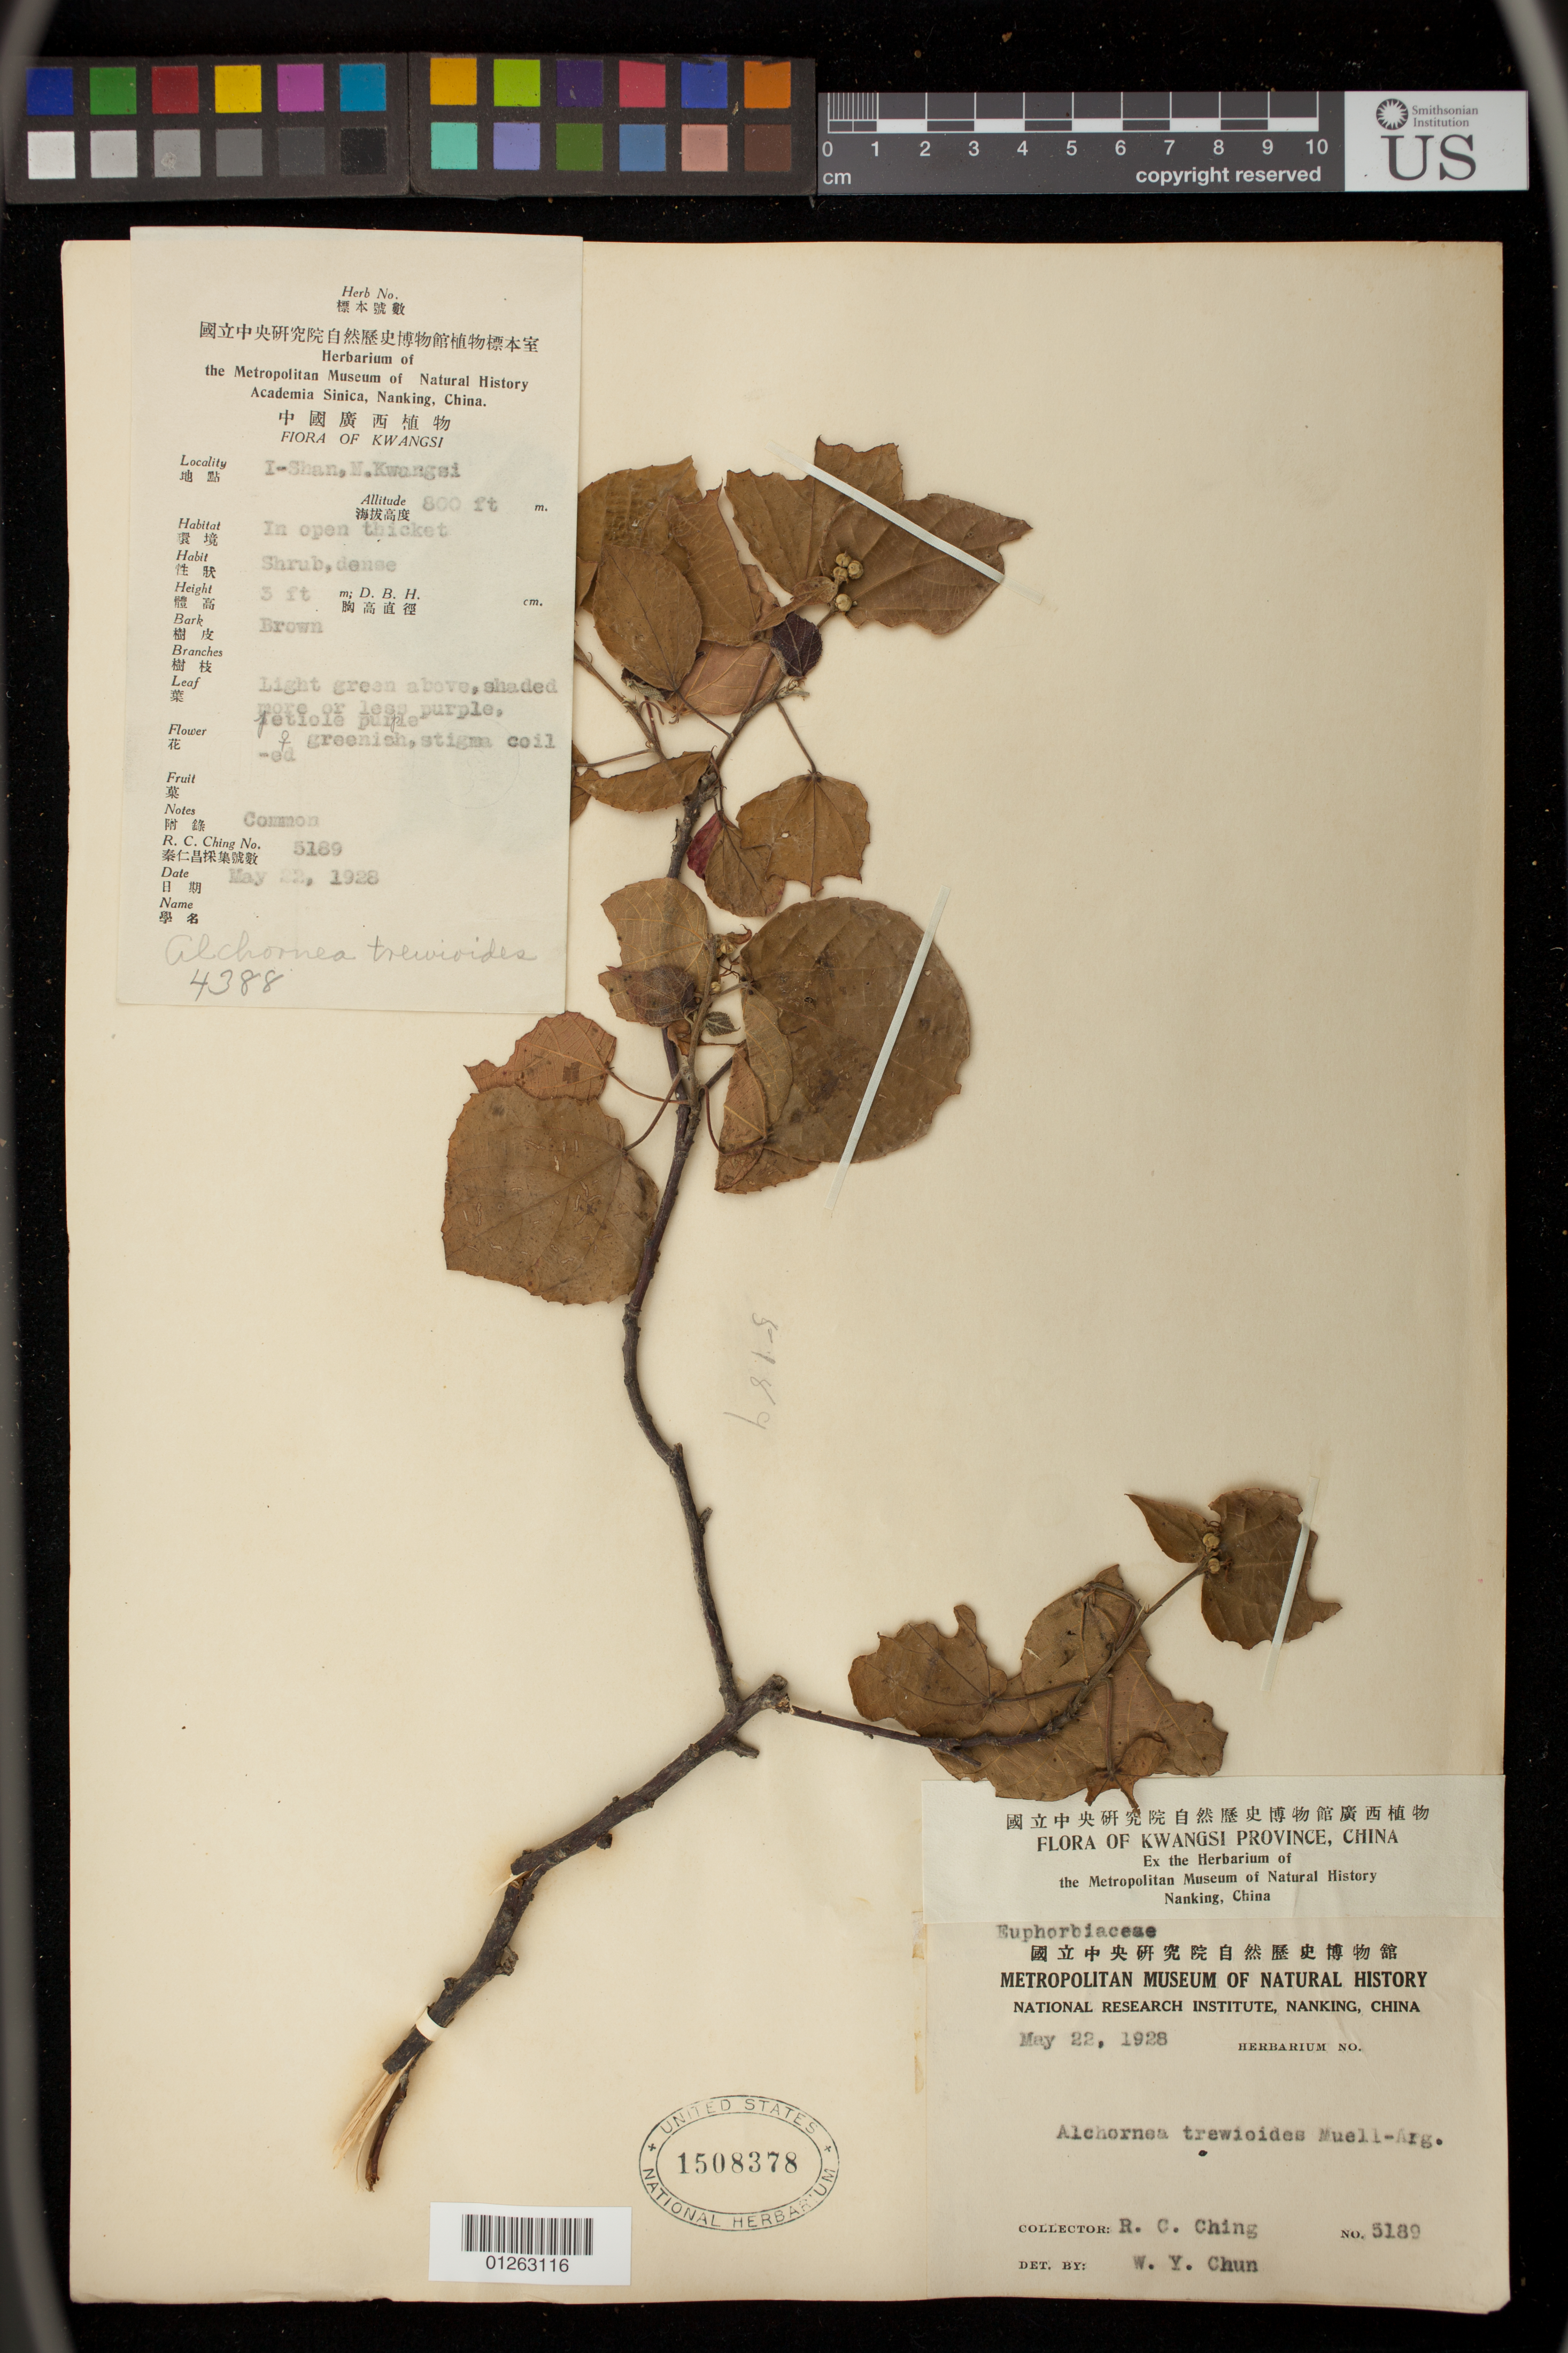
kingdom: Plantae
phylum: Tracheophyta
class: Magnoliopsida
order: Malpighiales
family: Euphorbiaceae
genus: Alchornea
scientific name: Alchornea trewioides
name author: (Benth.) Müll. Arg.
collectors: R. C. Ching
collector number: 5189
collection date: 1928-05-22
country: China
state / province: Guangxi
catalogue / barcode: US 1508378